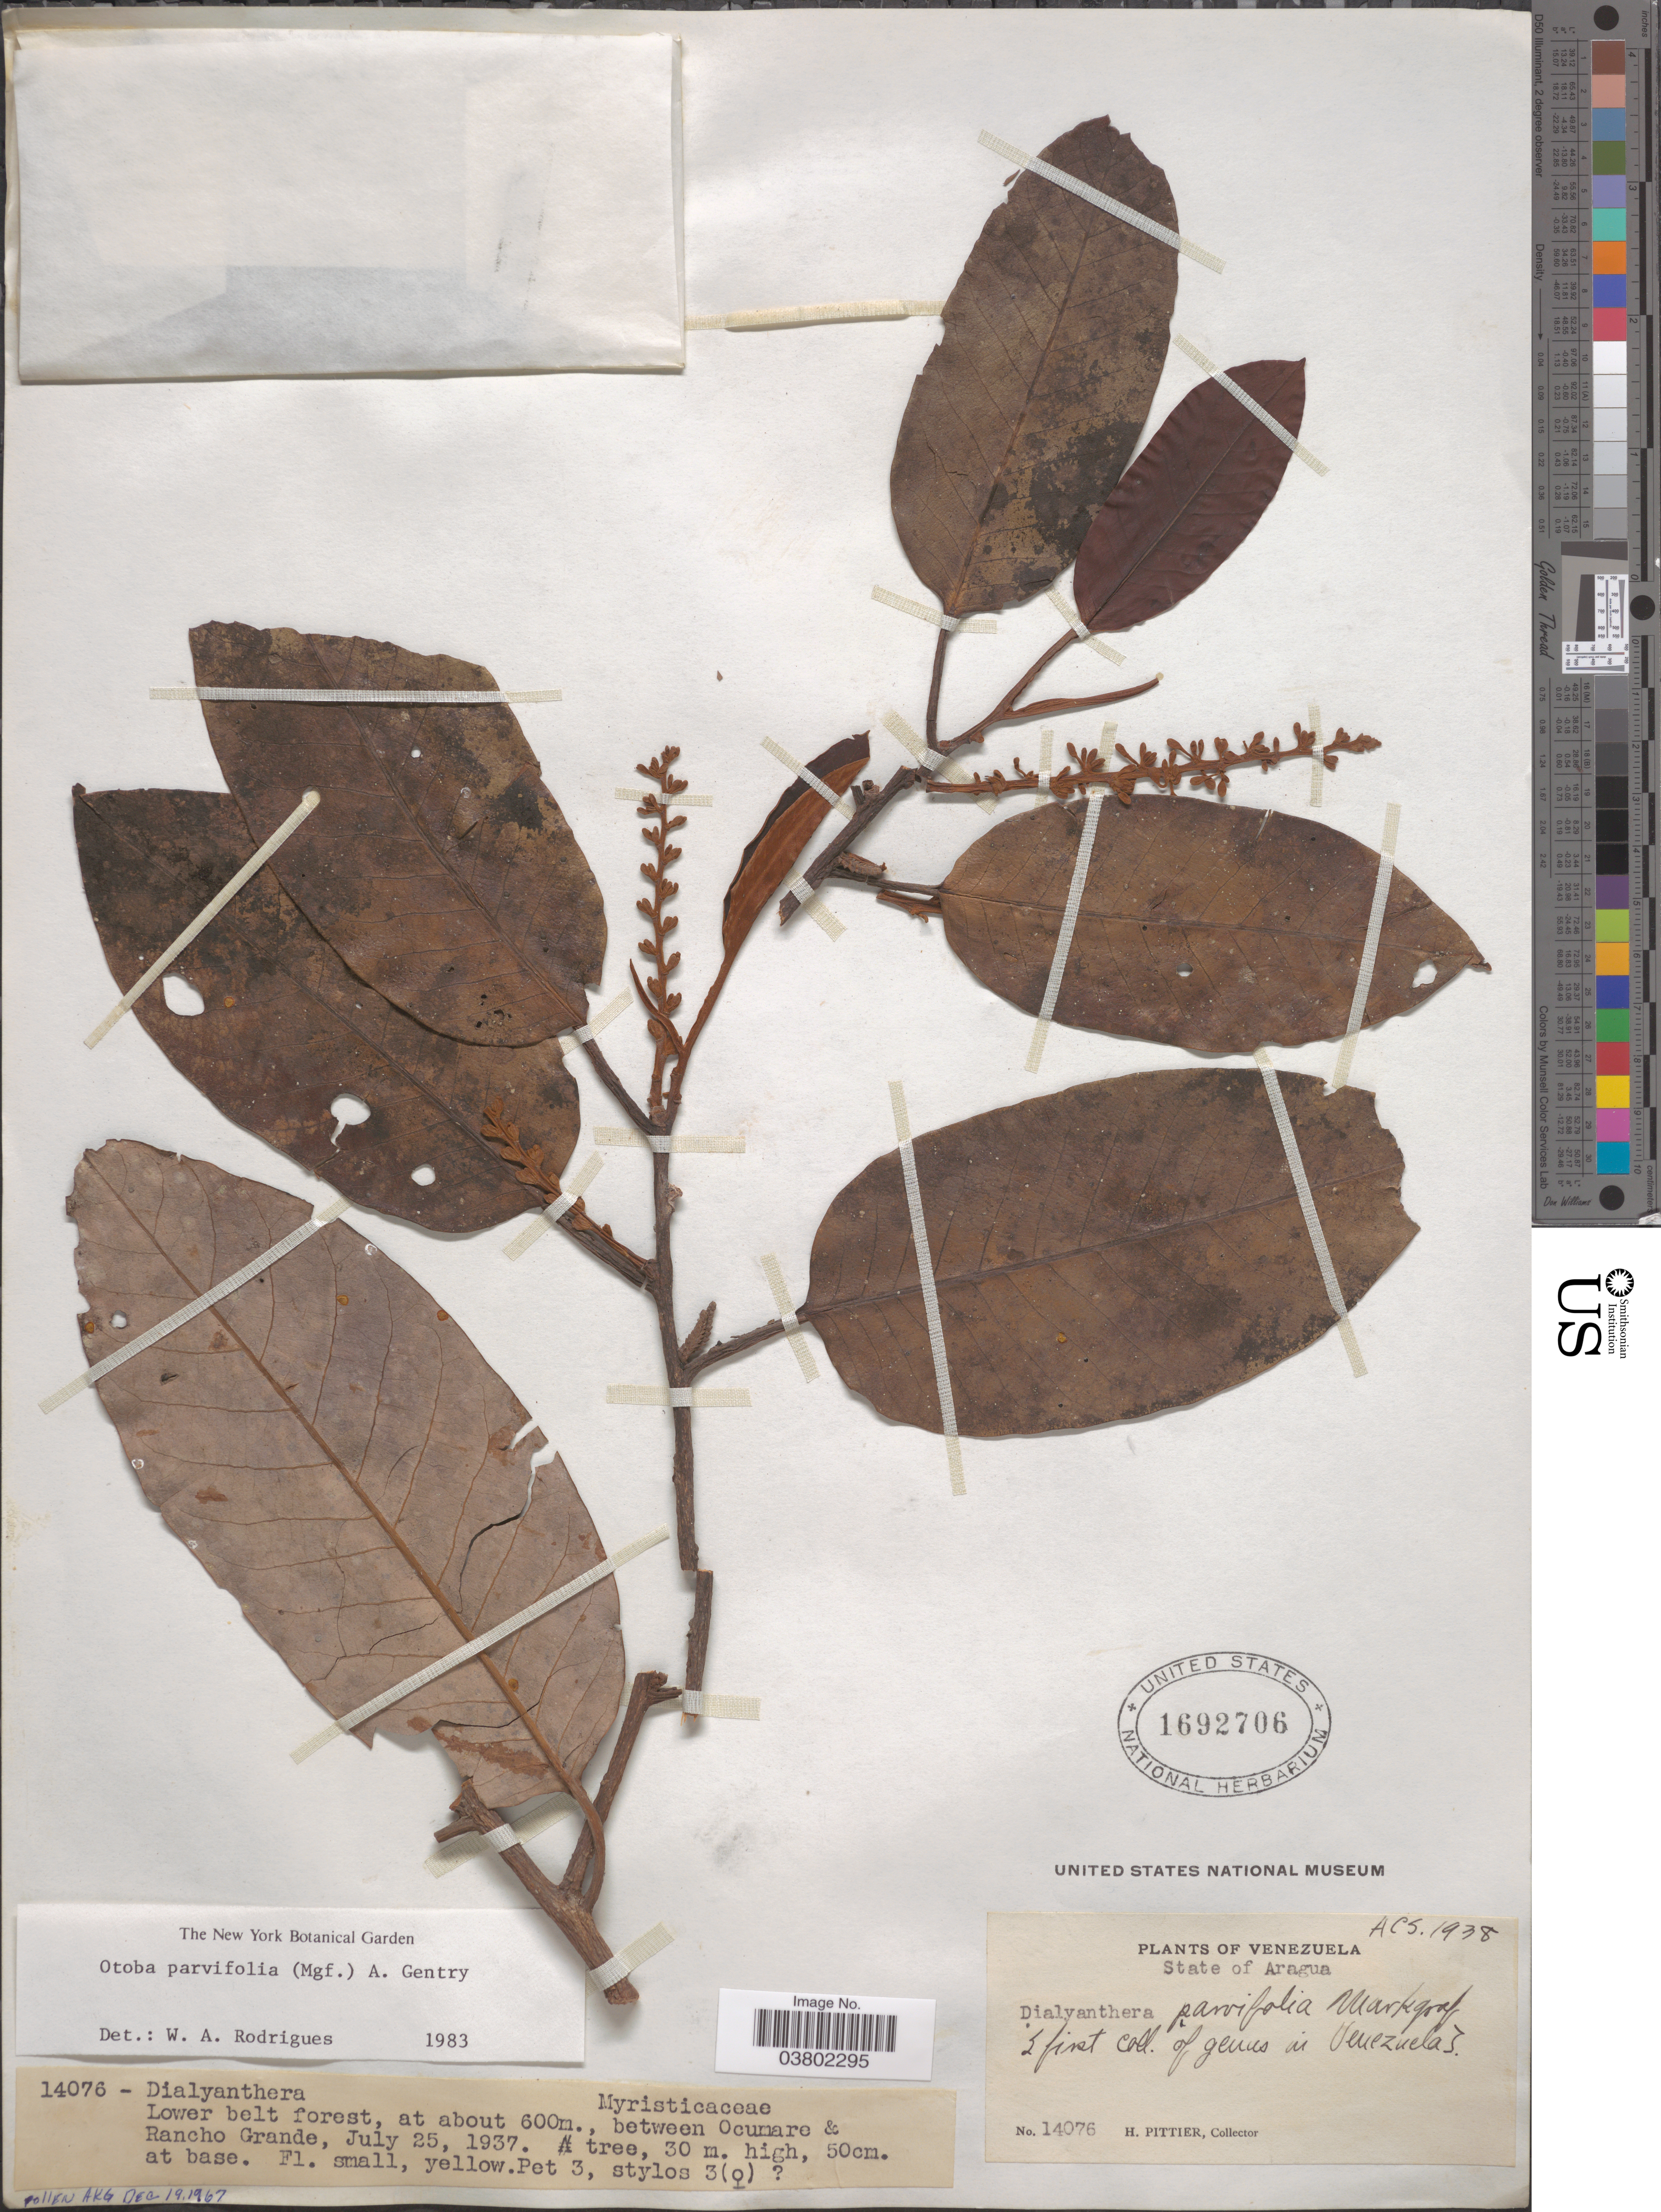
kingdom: Plantae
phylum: Tracheophyta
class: Magnoliopsida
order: Magnoliales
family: Myristicaceae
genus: Otoba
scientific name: Otoba parvifolia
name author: (Markgr.) A.H. Gentry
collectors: H. F. Pittier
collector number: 14076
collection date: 1937-07-25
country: Venezuela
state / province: Aragua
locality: Between Ocumare & Rancho Grande.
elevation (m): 600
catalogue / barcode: US 1692706